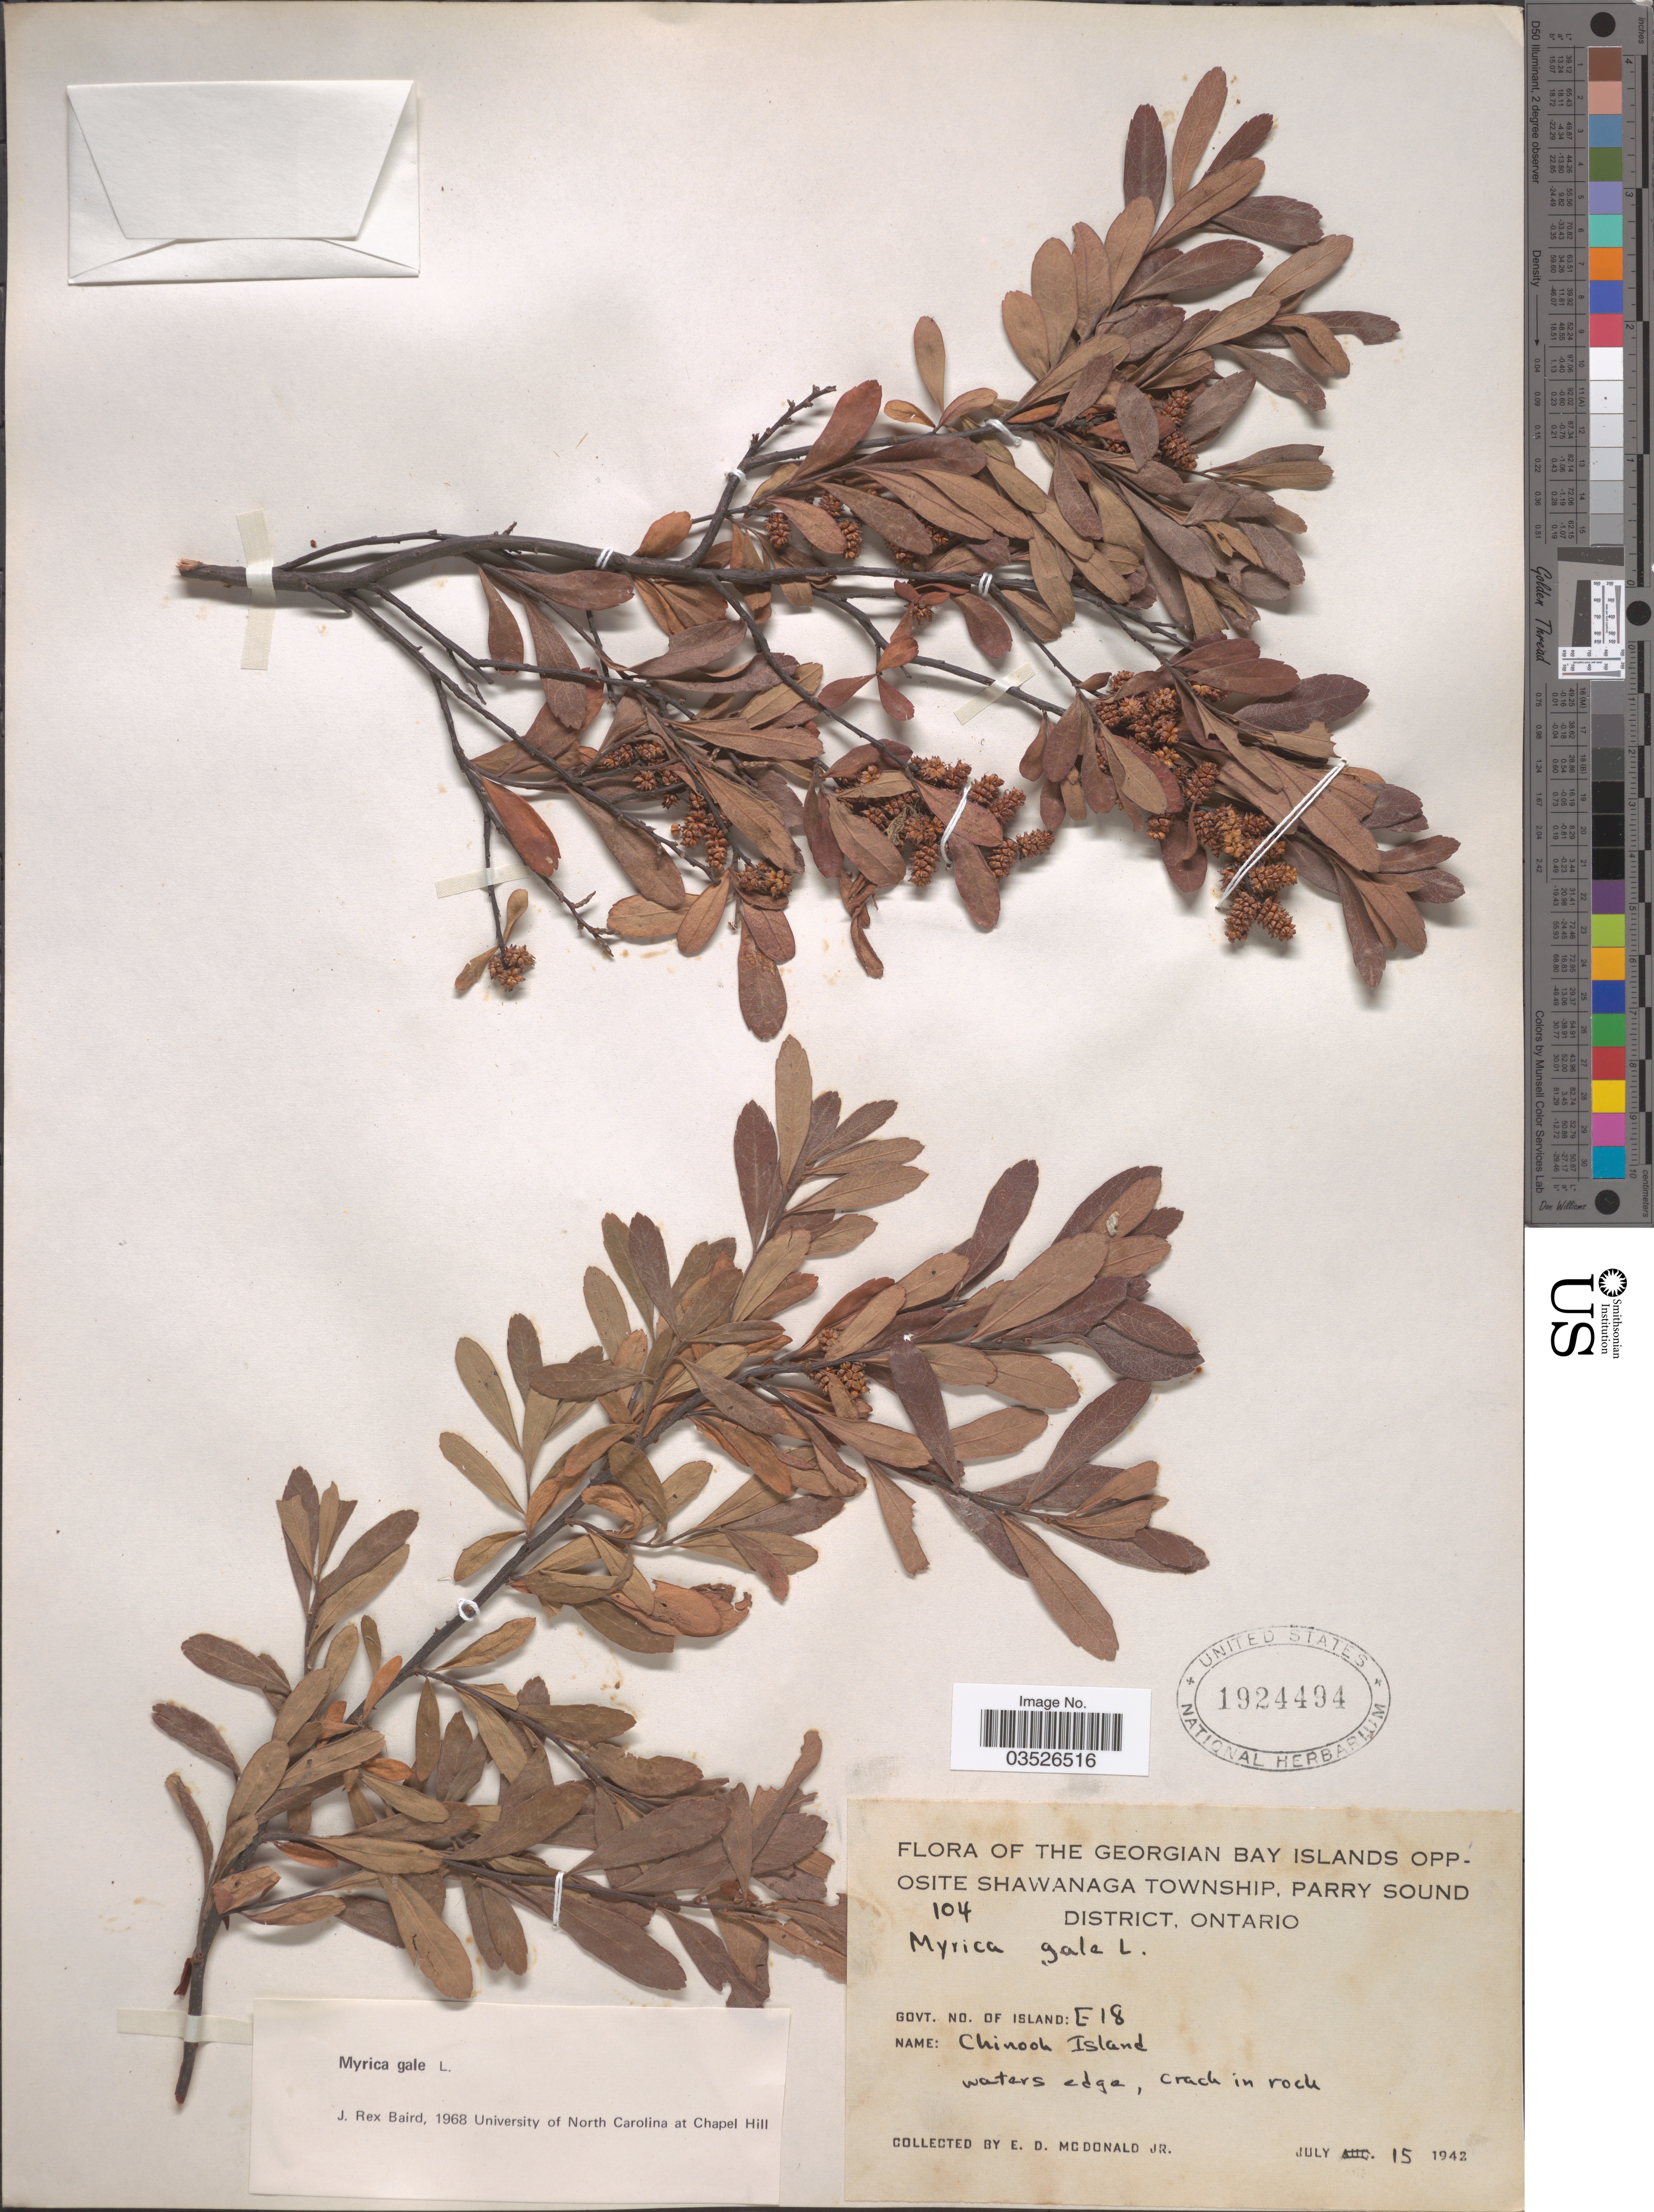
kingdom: Plantae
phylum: Tracheophyta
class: Magnoliopsida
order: Fagales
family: Myricaceae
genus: Myrica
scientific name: Myrica gale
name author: L.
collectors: E. D. McDonald Jr.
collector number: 104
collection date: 1942-07-15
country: Canada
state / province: Ontario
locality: Georgian Bay Islands opposite Shawanaga township, Parry Sound District. Govt. No. of Island: E18. Chinook Island.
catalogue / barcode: US 1924494